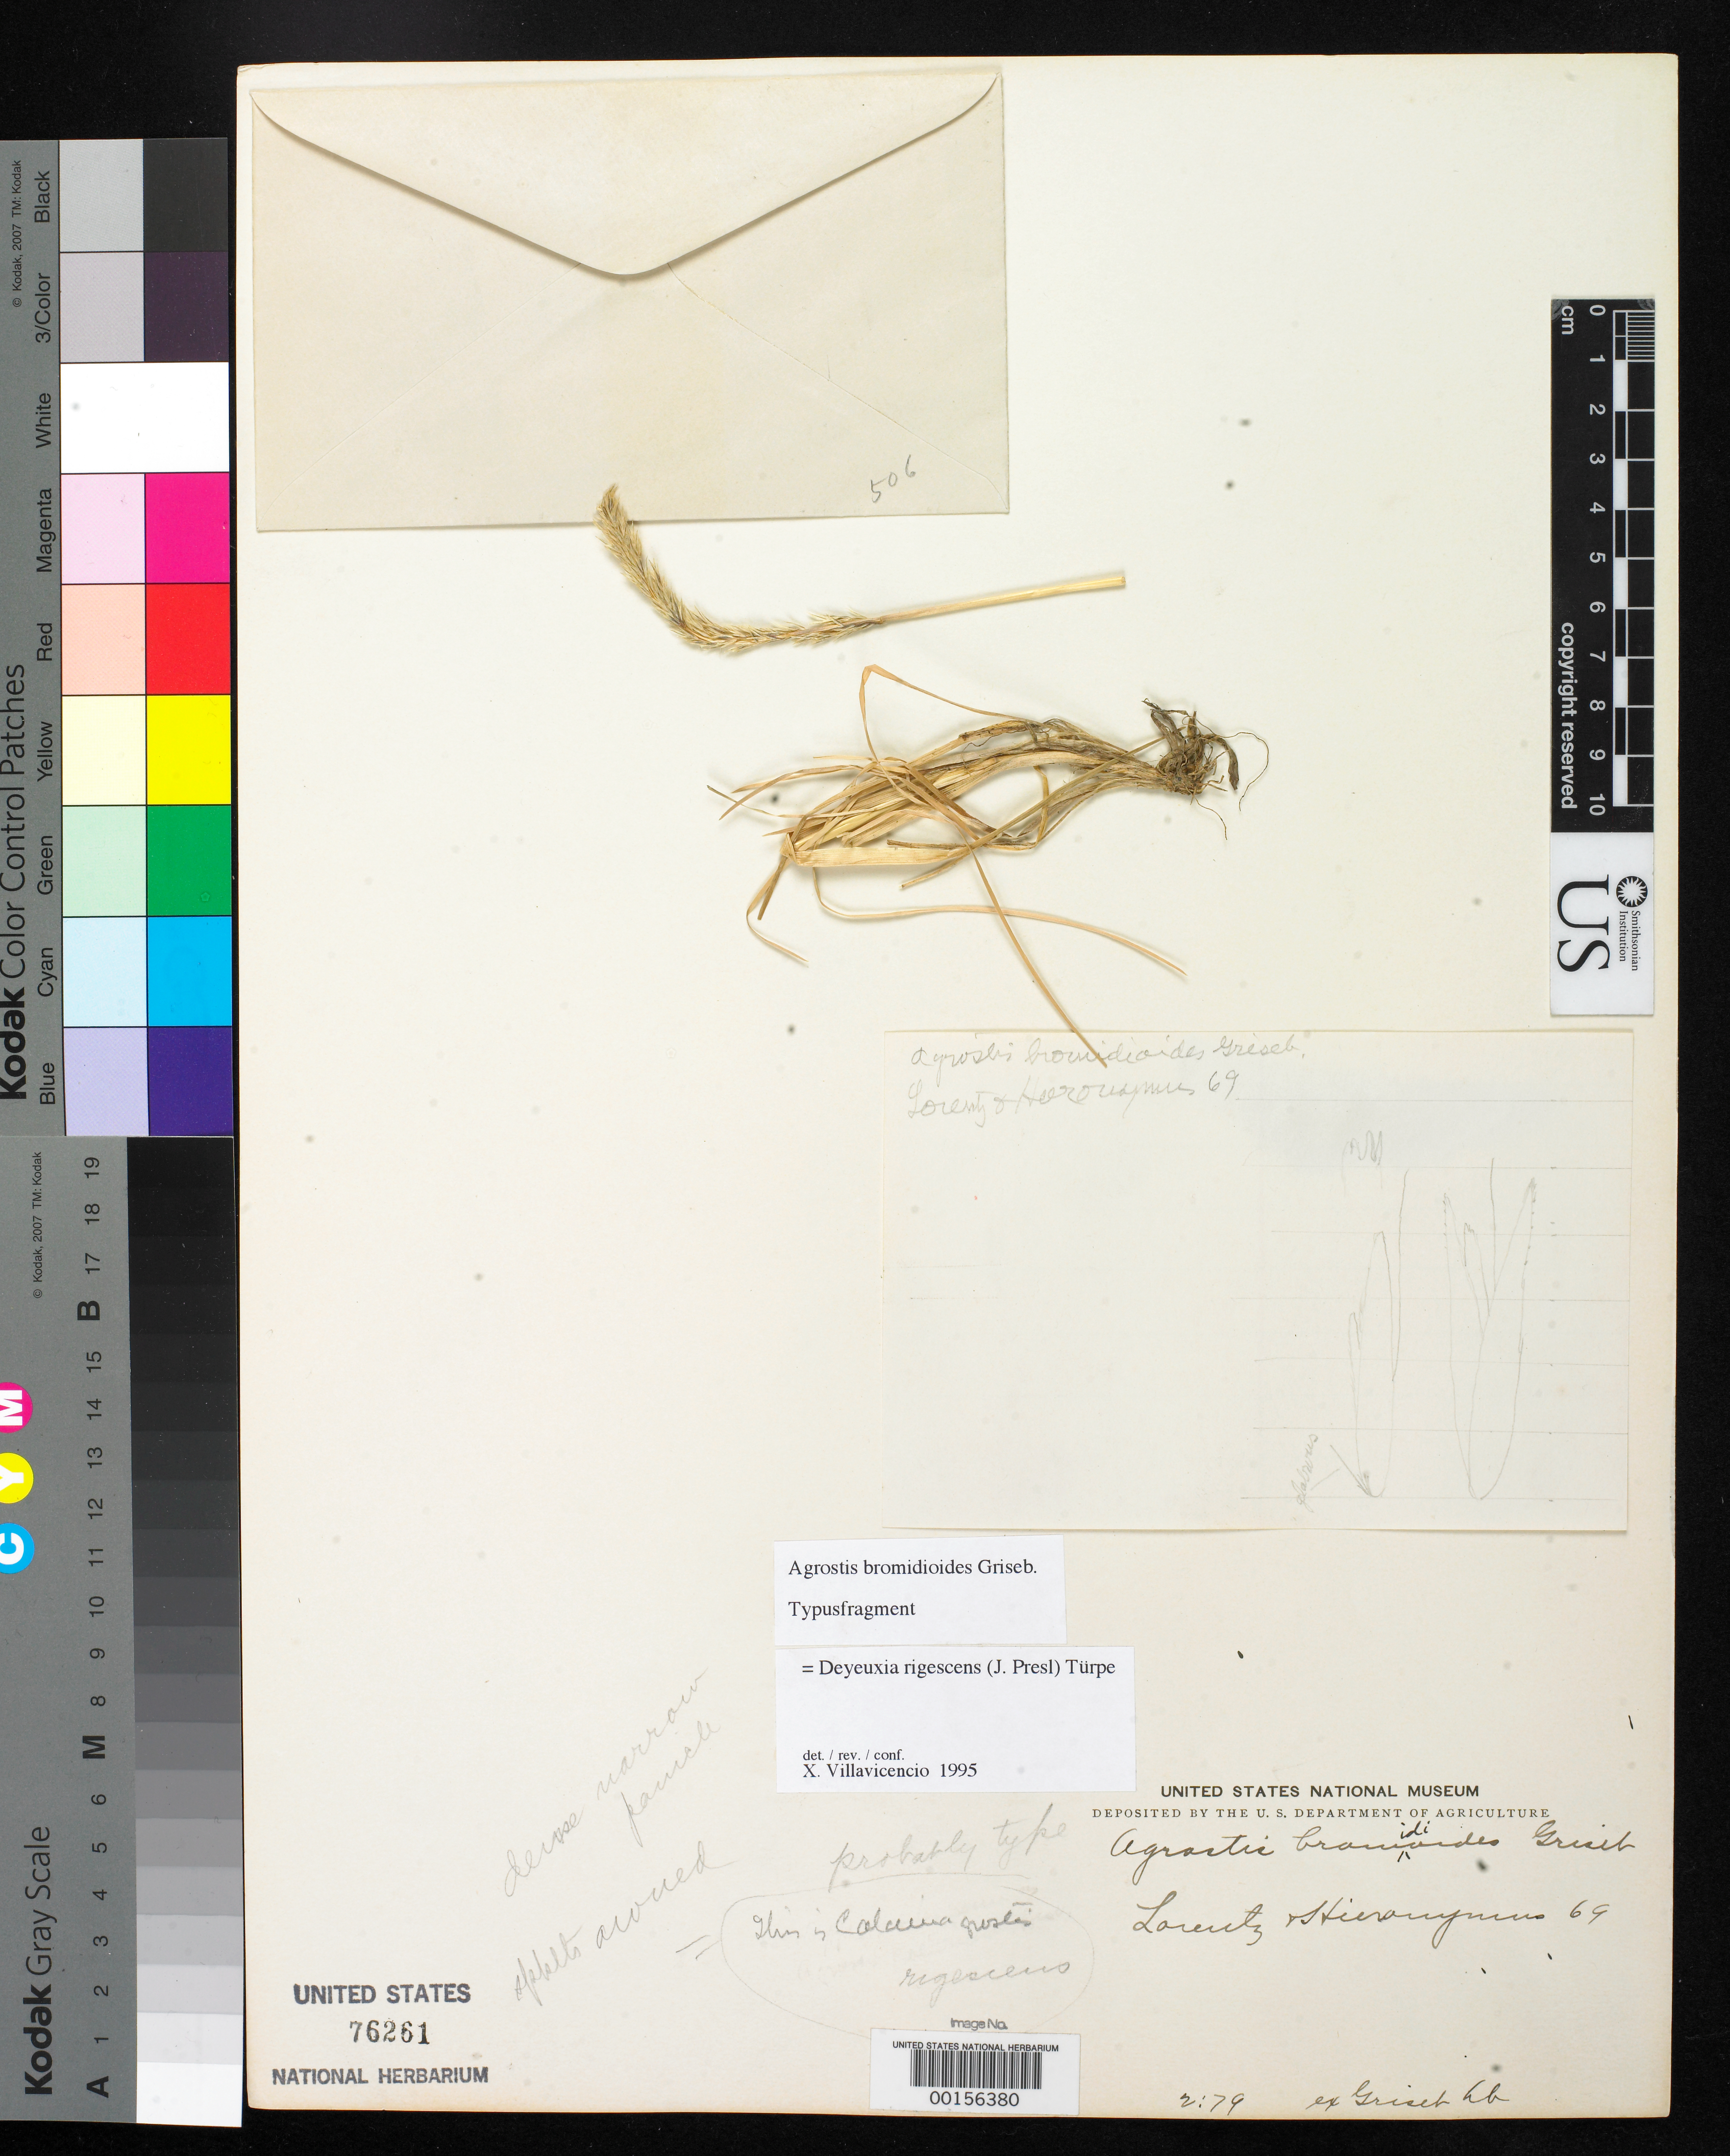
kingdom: Plantae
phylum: Tracheophyta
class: Liliopsida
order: Poales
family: Poaceae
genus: Agrostis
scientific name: Agrostis bromidioides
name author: Griseb.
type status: Type Fragment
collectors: P. G. Lorentz & G. H. Hieronymus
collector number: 69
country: Argentina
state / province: Salta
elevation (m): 3048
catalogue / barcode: US 76261